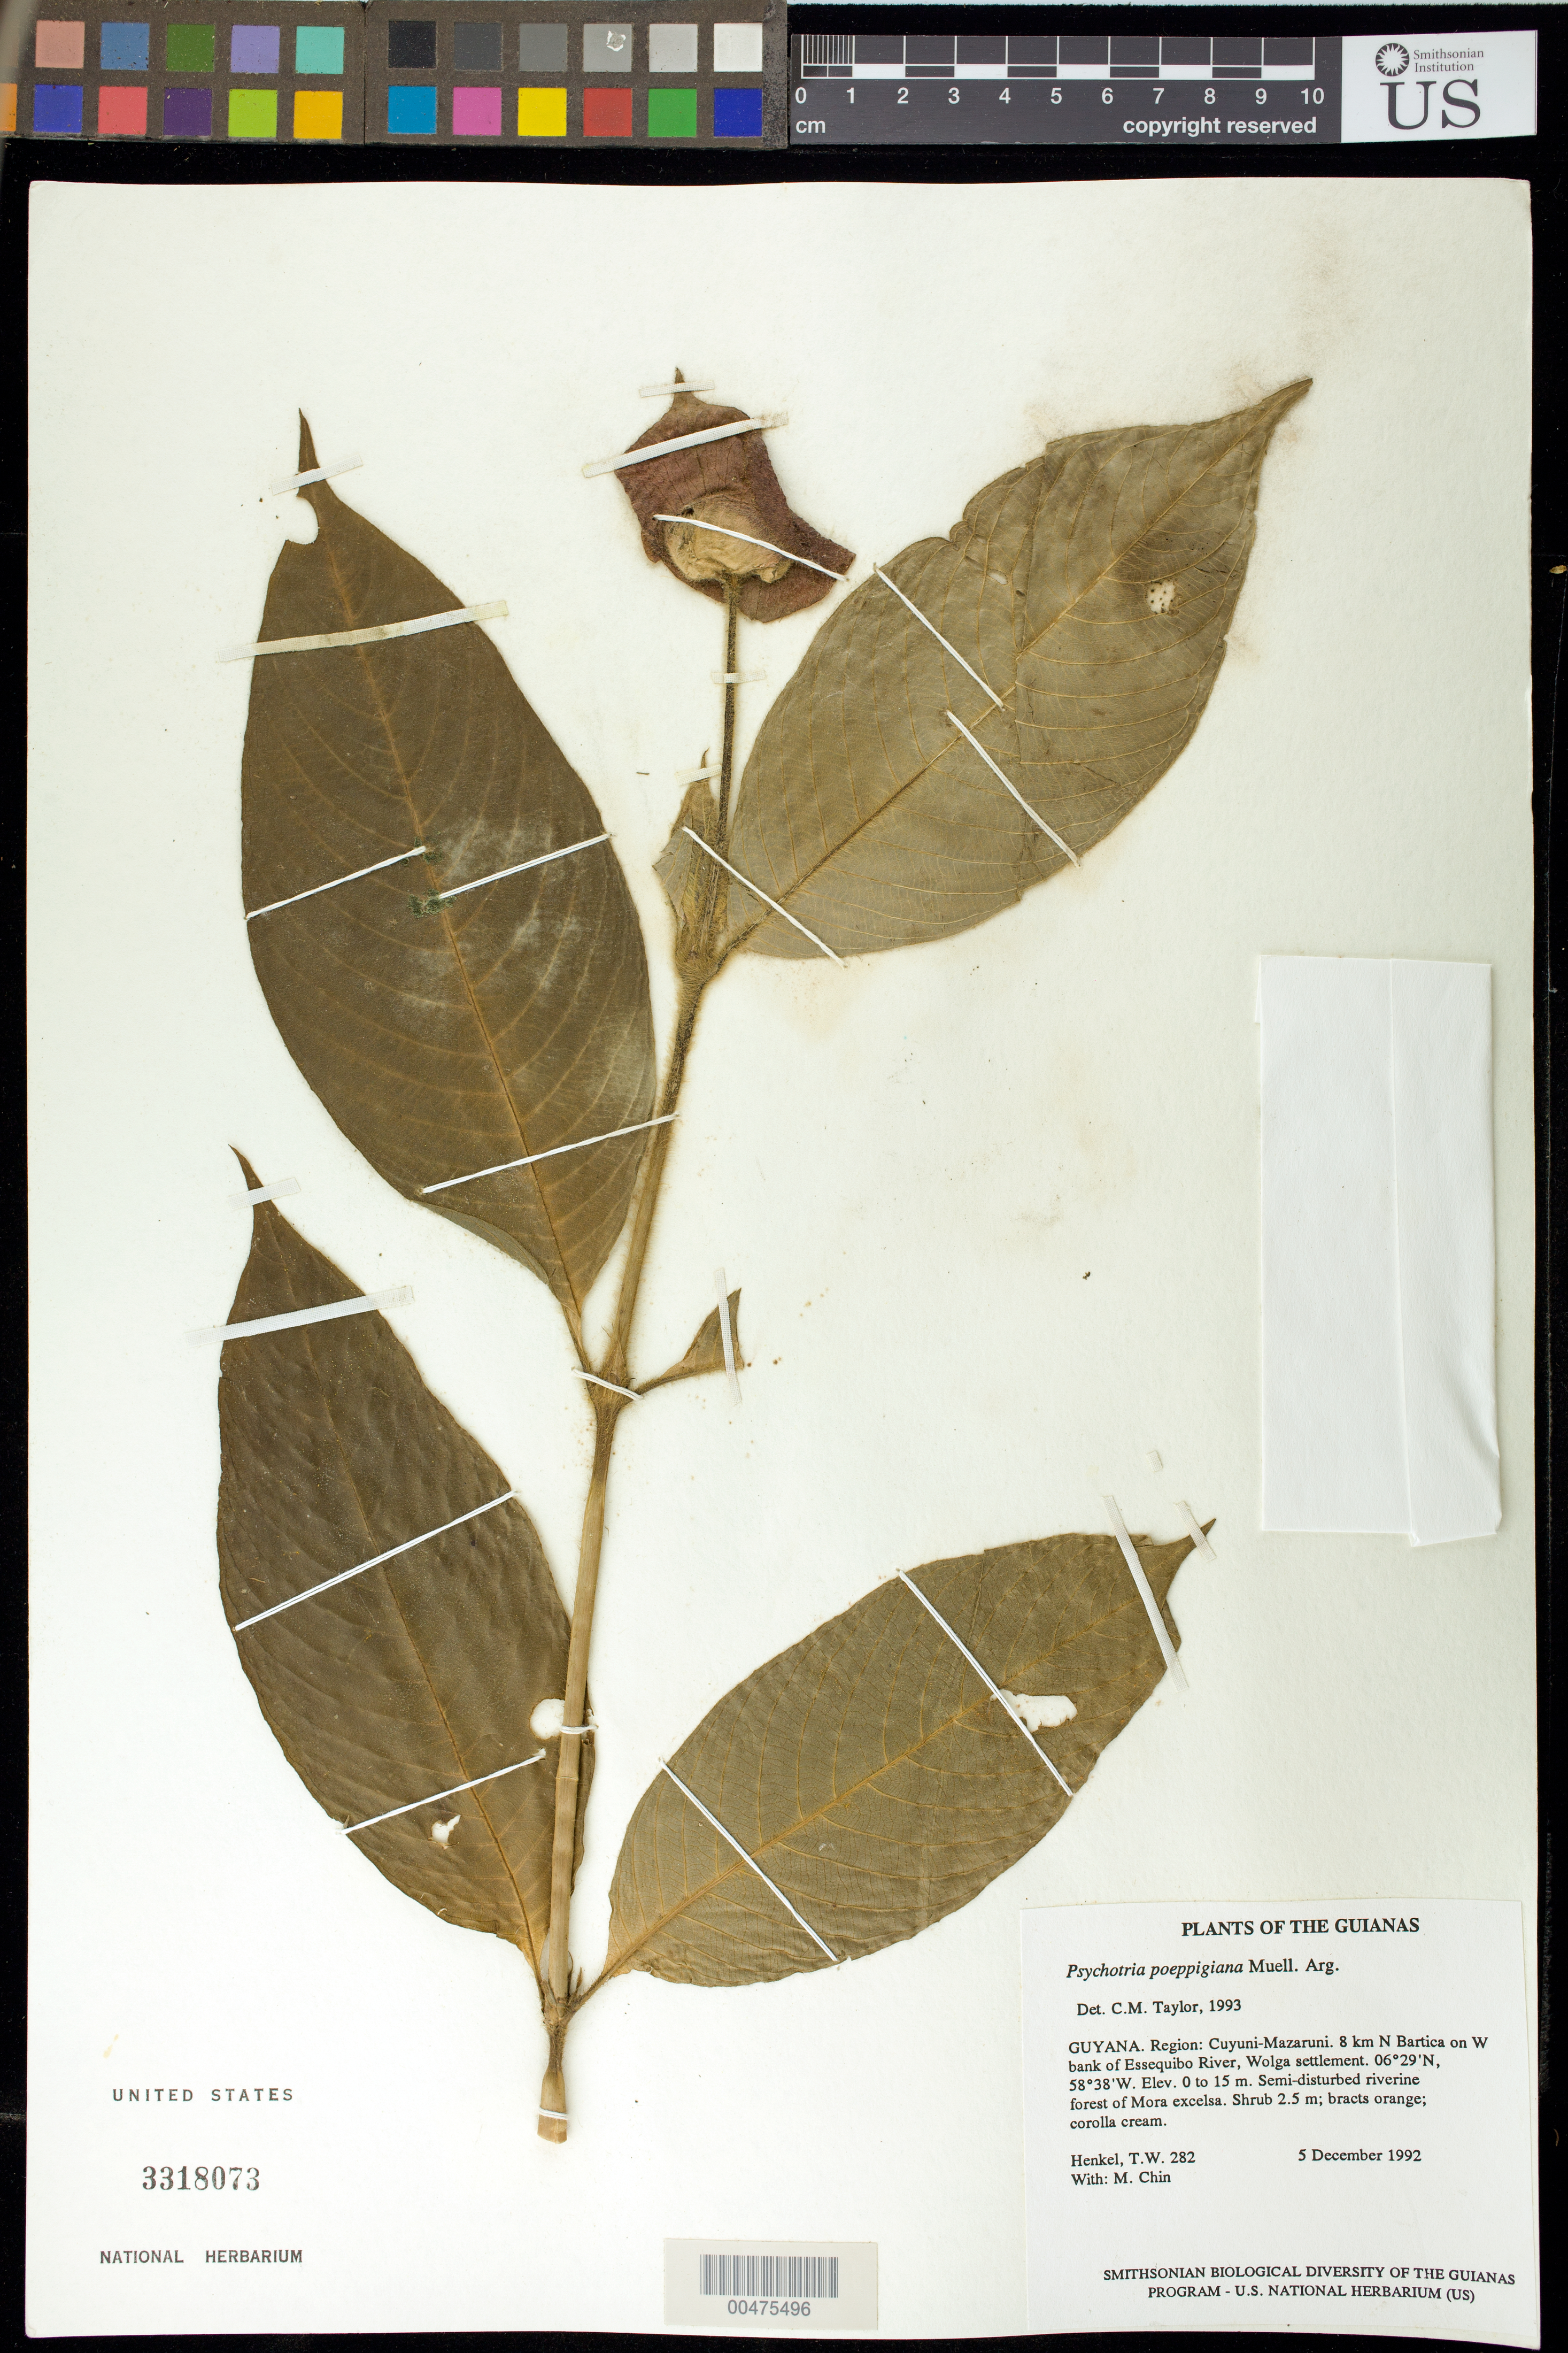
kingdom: Plantae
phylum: Tracheophyta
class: Magnoliopsida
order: Gentianales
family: Rubiaceae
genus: Palicourea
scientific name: Palicourea tomentosa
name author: (Aubl.) Borhidi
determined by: Kirkbride, J. H., Jr.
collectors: T. Henkel & M. Chin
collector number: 282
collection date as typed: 5 December 1992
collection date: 1992-12-05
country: Guyana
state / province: Cuyuni-Mazaruni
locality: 8 km N Bartica on W bank of Essequibo River, Wolga settlement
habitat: Semi-disturbed riverine forest of Mora excelsa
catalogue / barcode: US 3318073